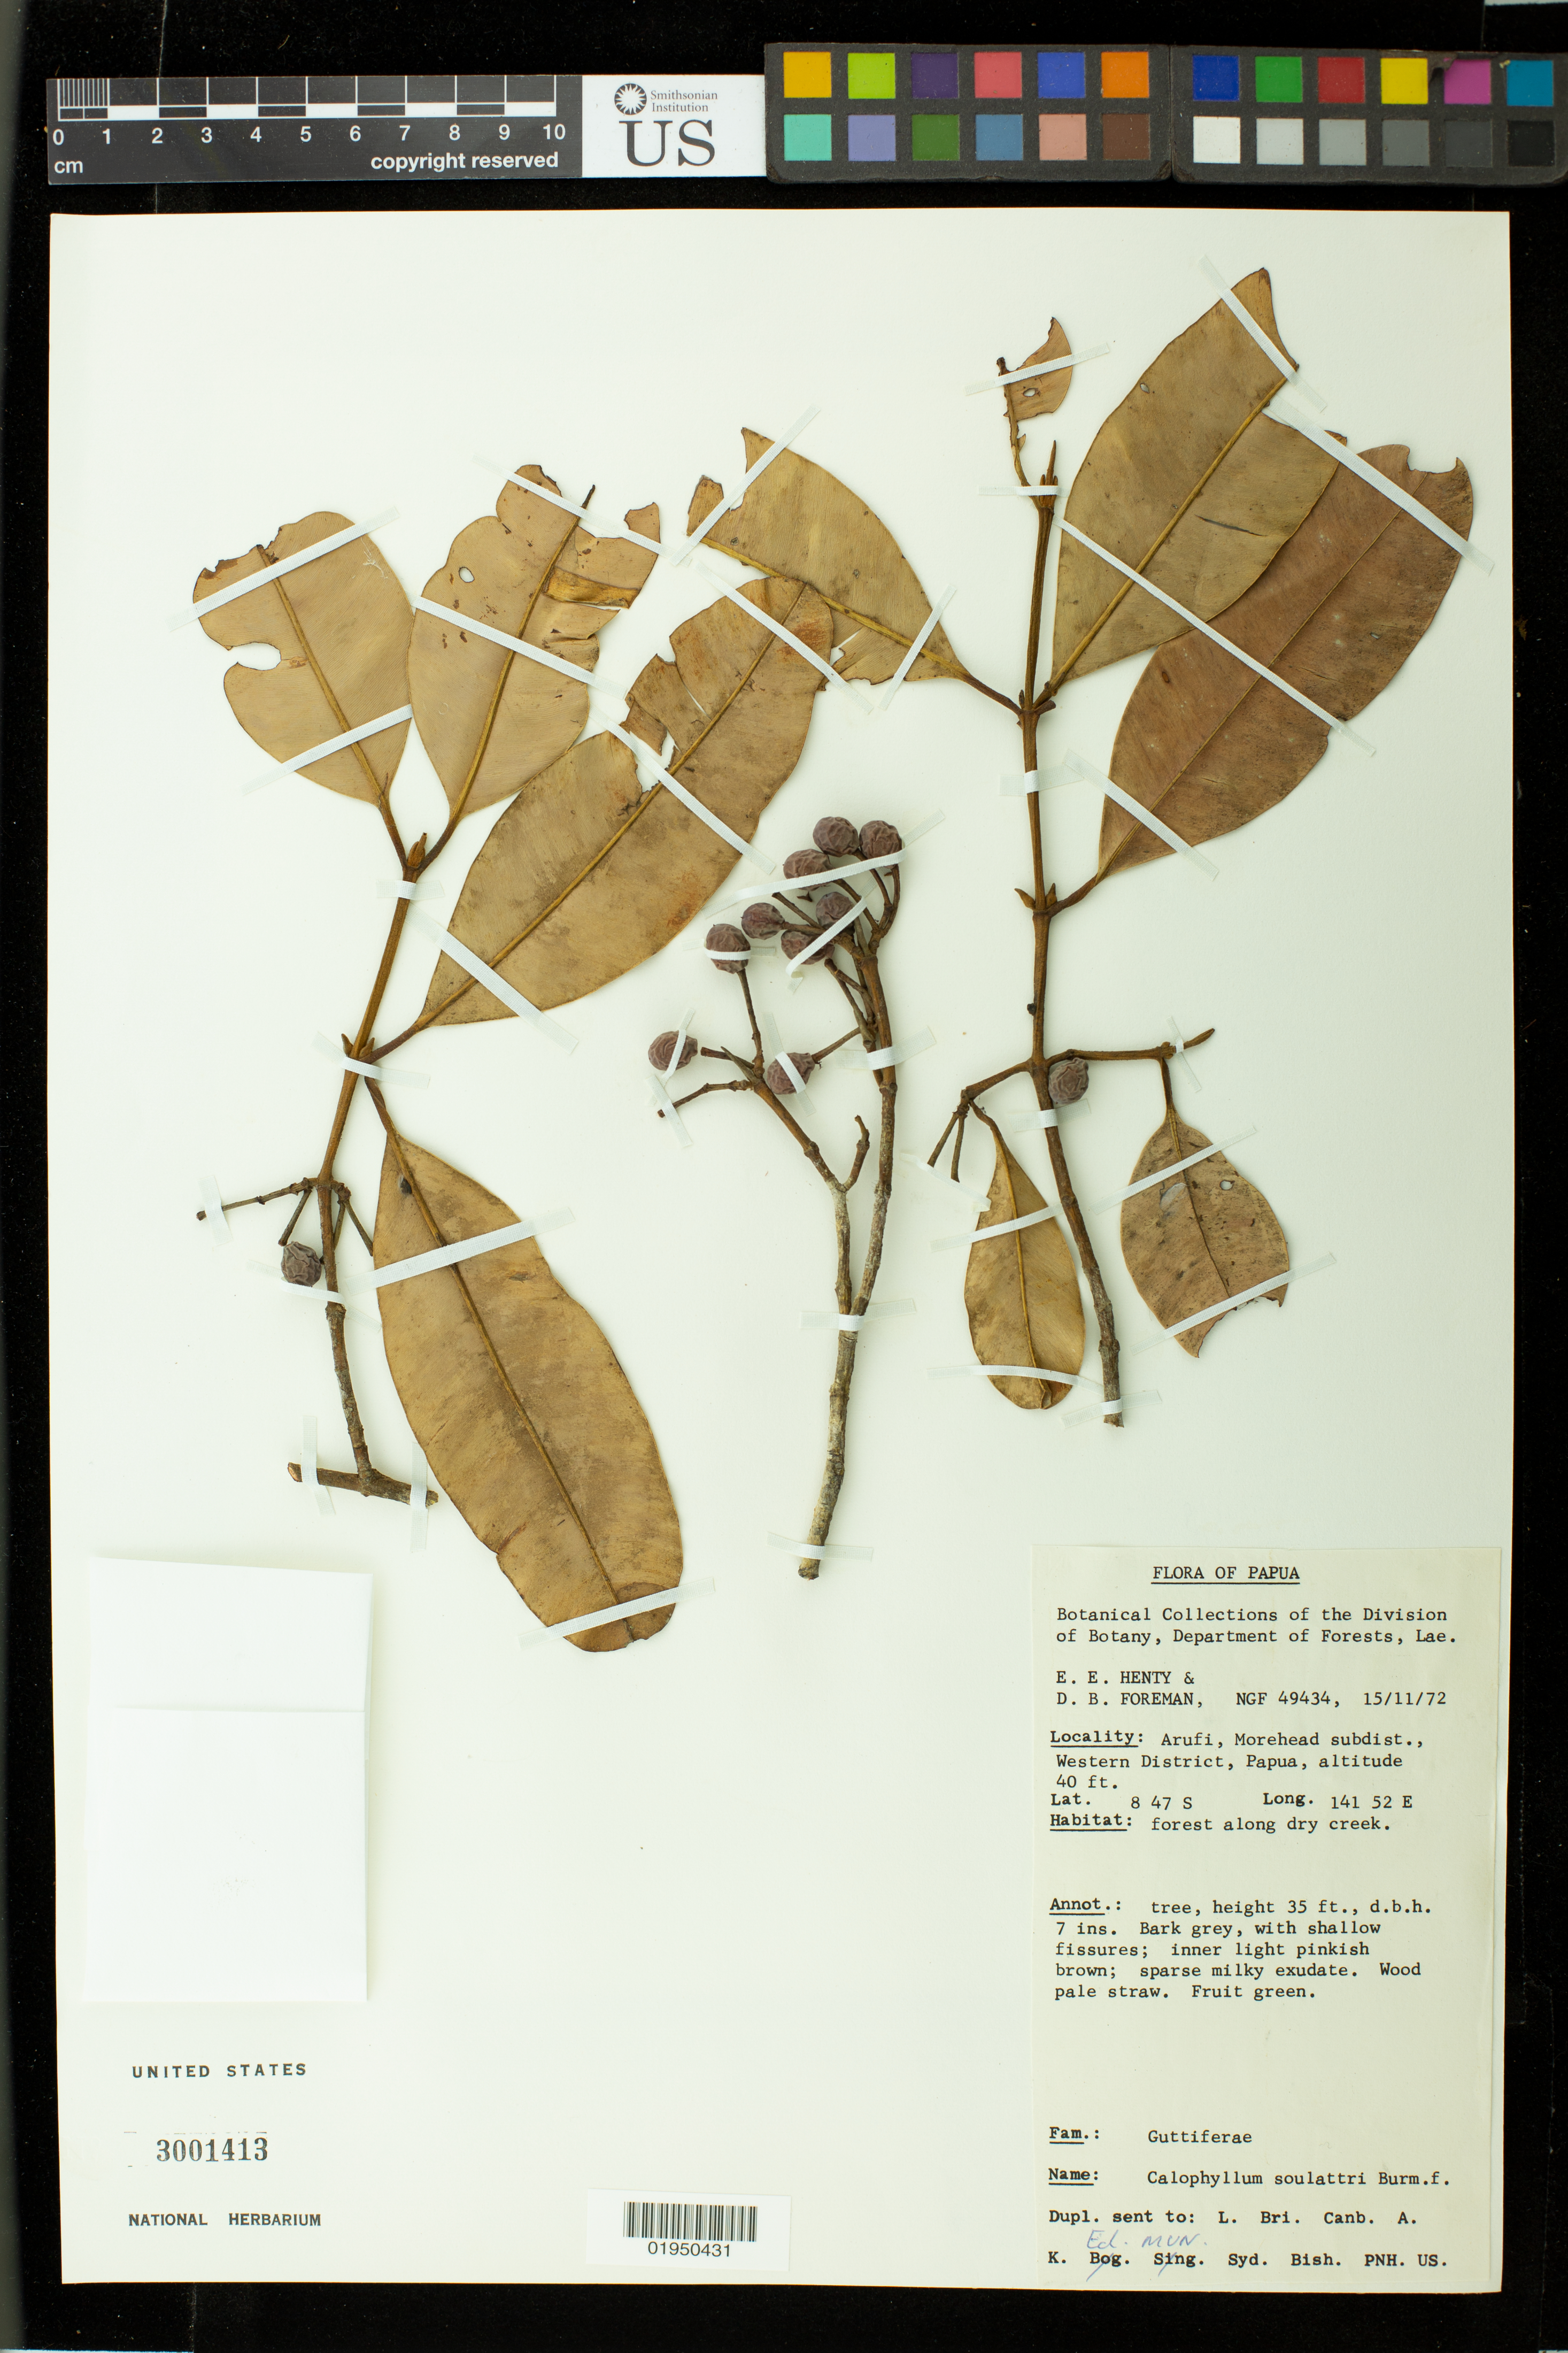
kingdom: Plantae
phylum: Tracheophyta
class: Magnoliopsida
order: Malpighiales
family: Calophyllaceae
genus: Calophyllum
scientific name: Calophyllum soulattri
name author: Burm. f.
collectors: E. Henty & D. Foreman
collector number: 49434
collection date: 1972-11-15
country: Papua New Guinea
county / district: Western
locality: Afufi, Morehead subdist., western district, Papua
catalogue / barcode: US 3001413